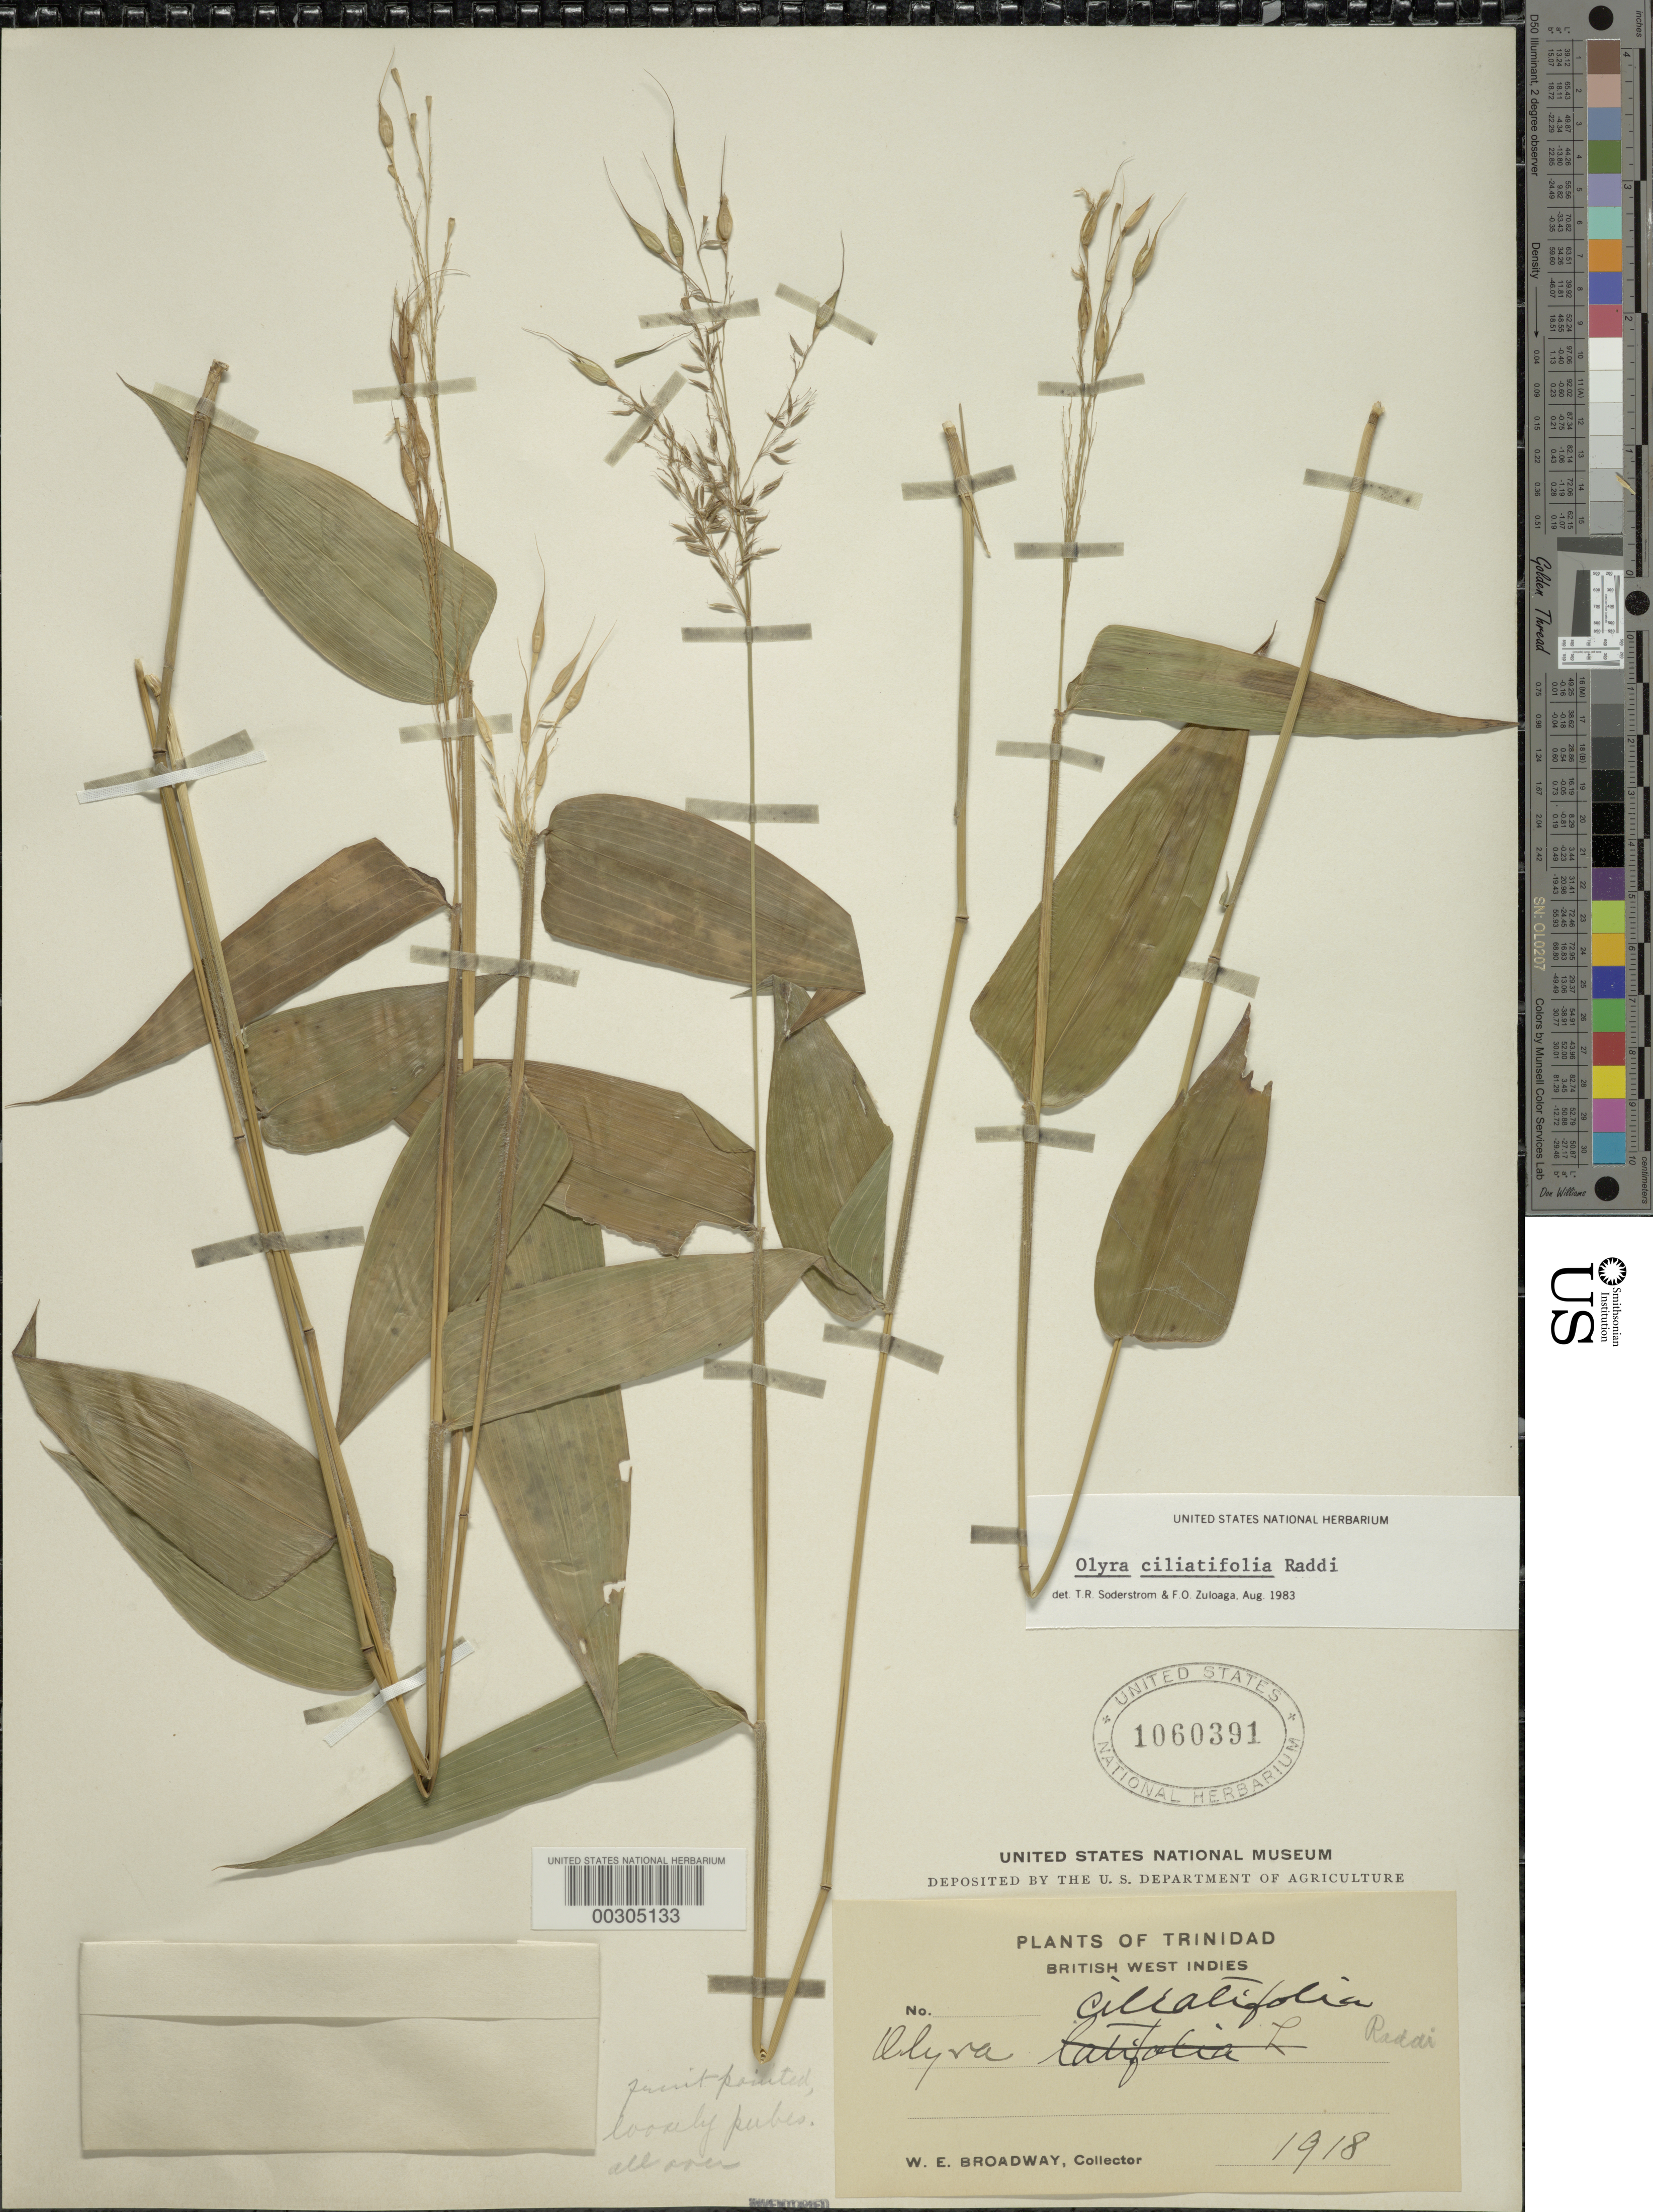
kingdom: Plantae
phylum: Tracheophyta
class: Liliopsida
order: Poales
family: Poaceae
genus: Olyra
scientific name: Olyra ciliatifolia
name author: Raddi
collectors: W. E. Broadway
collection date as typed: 1918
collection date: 1918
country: Trinidad and Tobago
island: Trinidad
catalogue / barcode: US 1060391